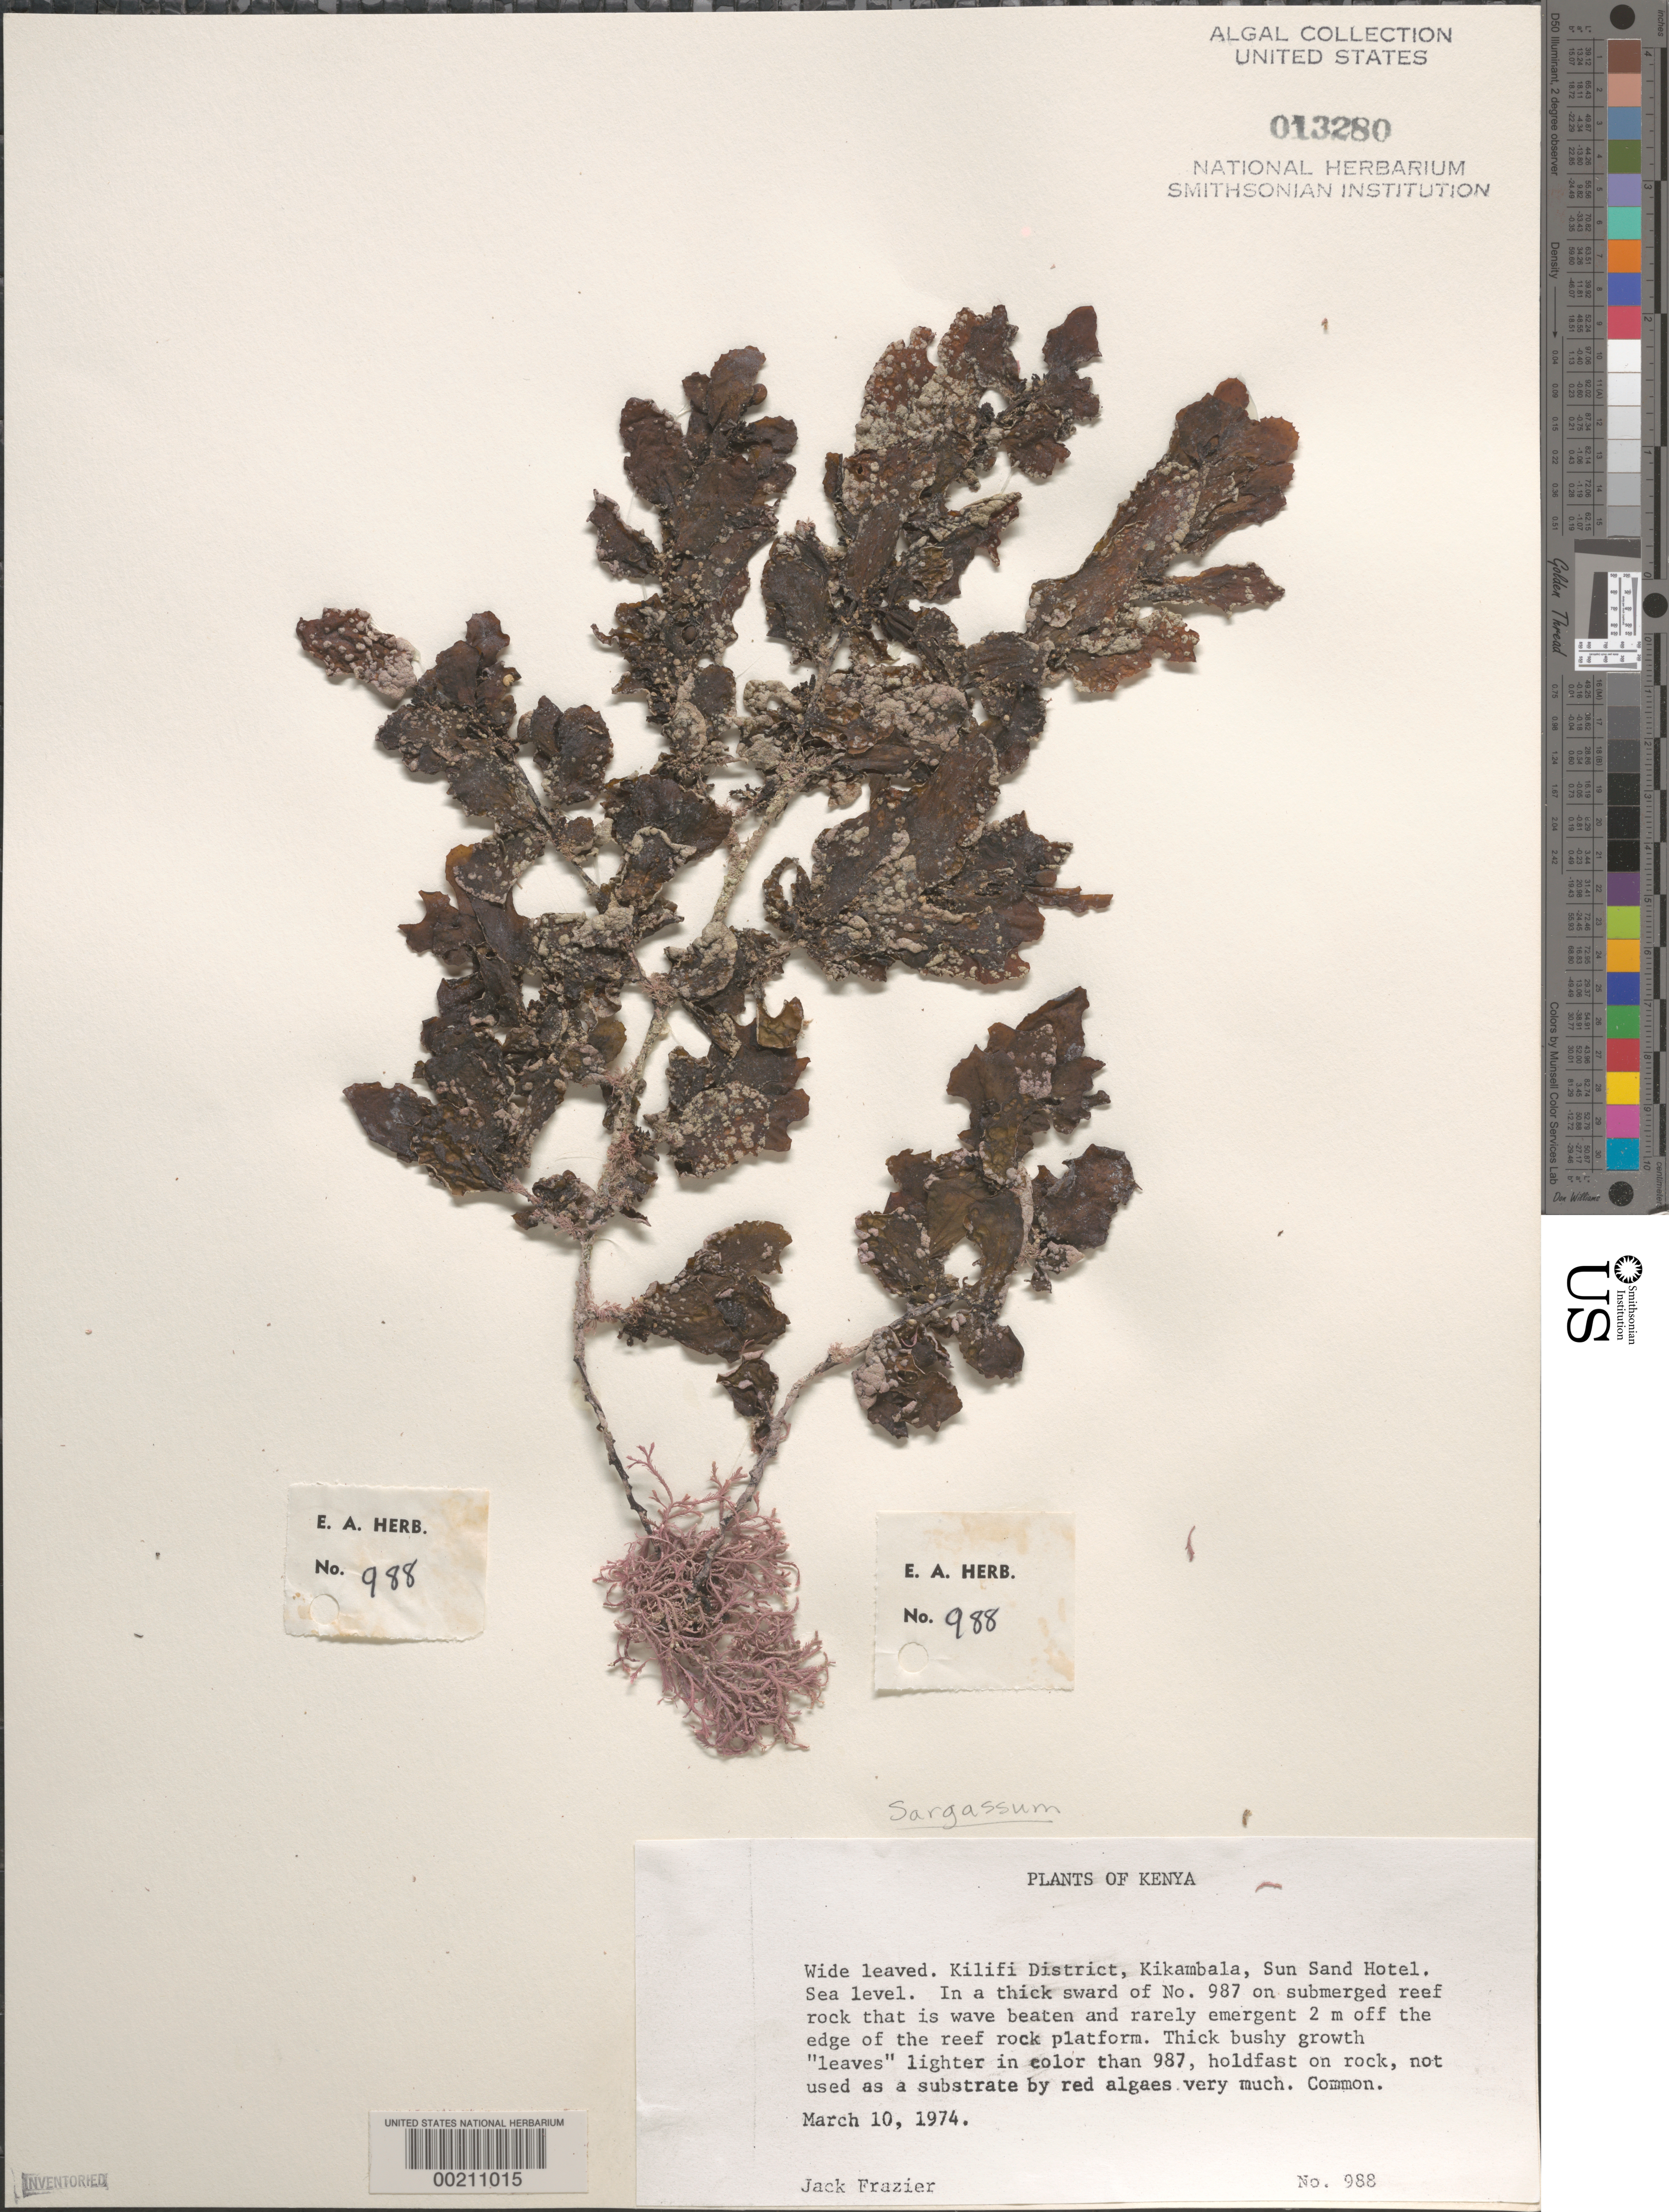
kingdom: Chromista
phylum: Ochrophyta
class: Phaeophyceae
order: Fucales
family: Sargassaceae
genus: Sargassum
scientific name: Sargassum sp.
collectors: J. Frazier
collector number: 988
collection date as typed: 10 Mar 1974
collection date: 1974-03-10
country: Kenya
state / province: Kilifi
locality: Kikambala Sun Sand Hotel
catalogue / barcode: US 13280